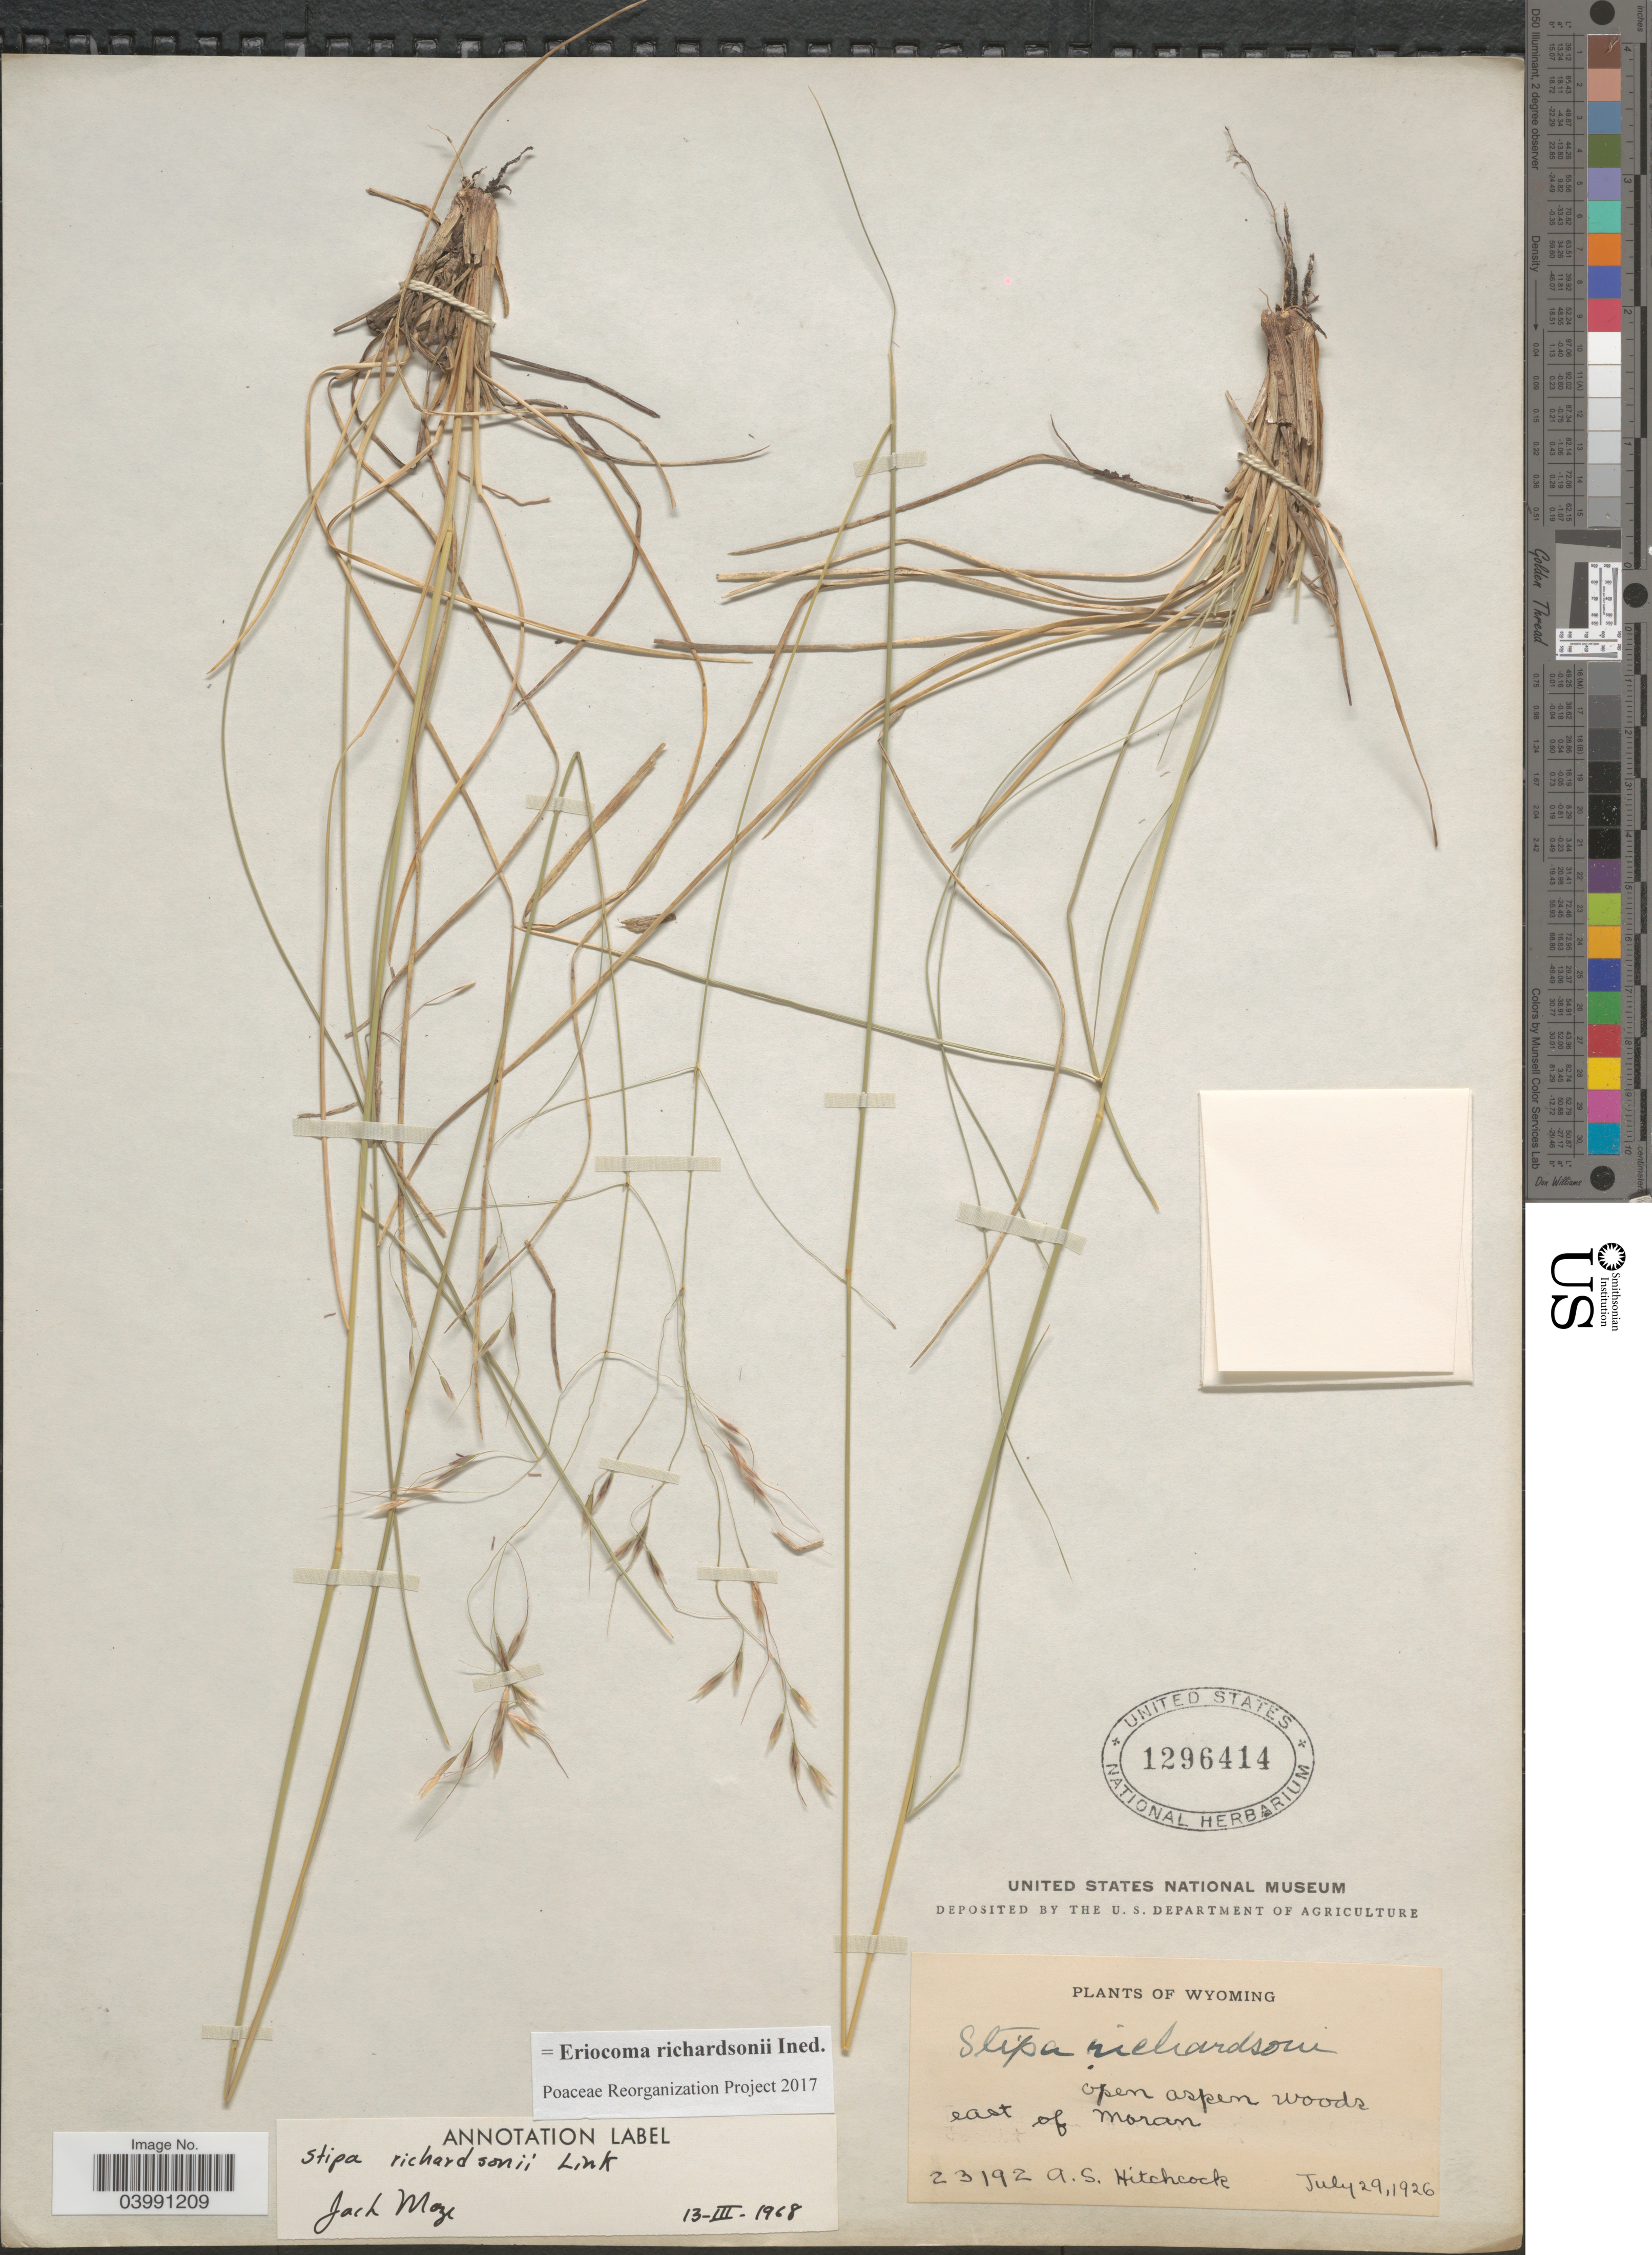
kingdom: Plantae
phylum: Tracheophyta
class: Liliopsida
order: Poales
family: Poaceae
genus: Eriocoma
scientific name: Eriocoma richardsonii ined.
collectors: A. S. Hitchcock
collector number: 23192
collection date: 1926-07-29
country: United States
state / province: Wyoming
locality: Open aspen woods, east of Moran.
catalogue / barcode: US 1296414